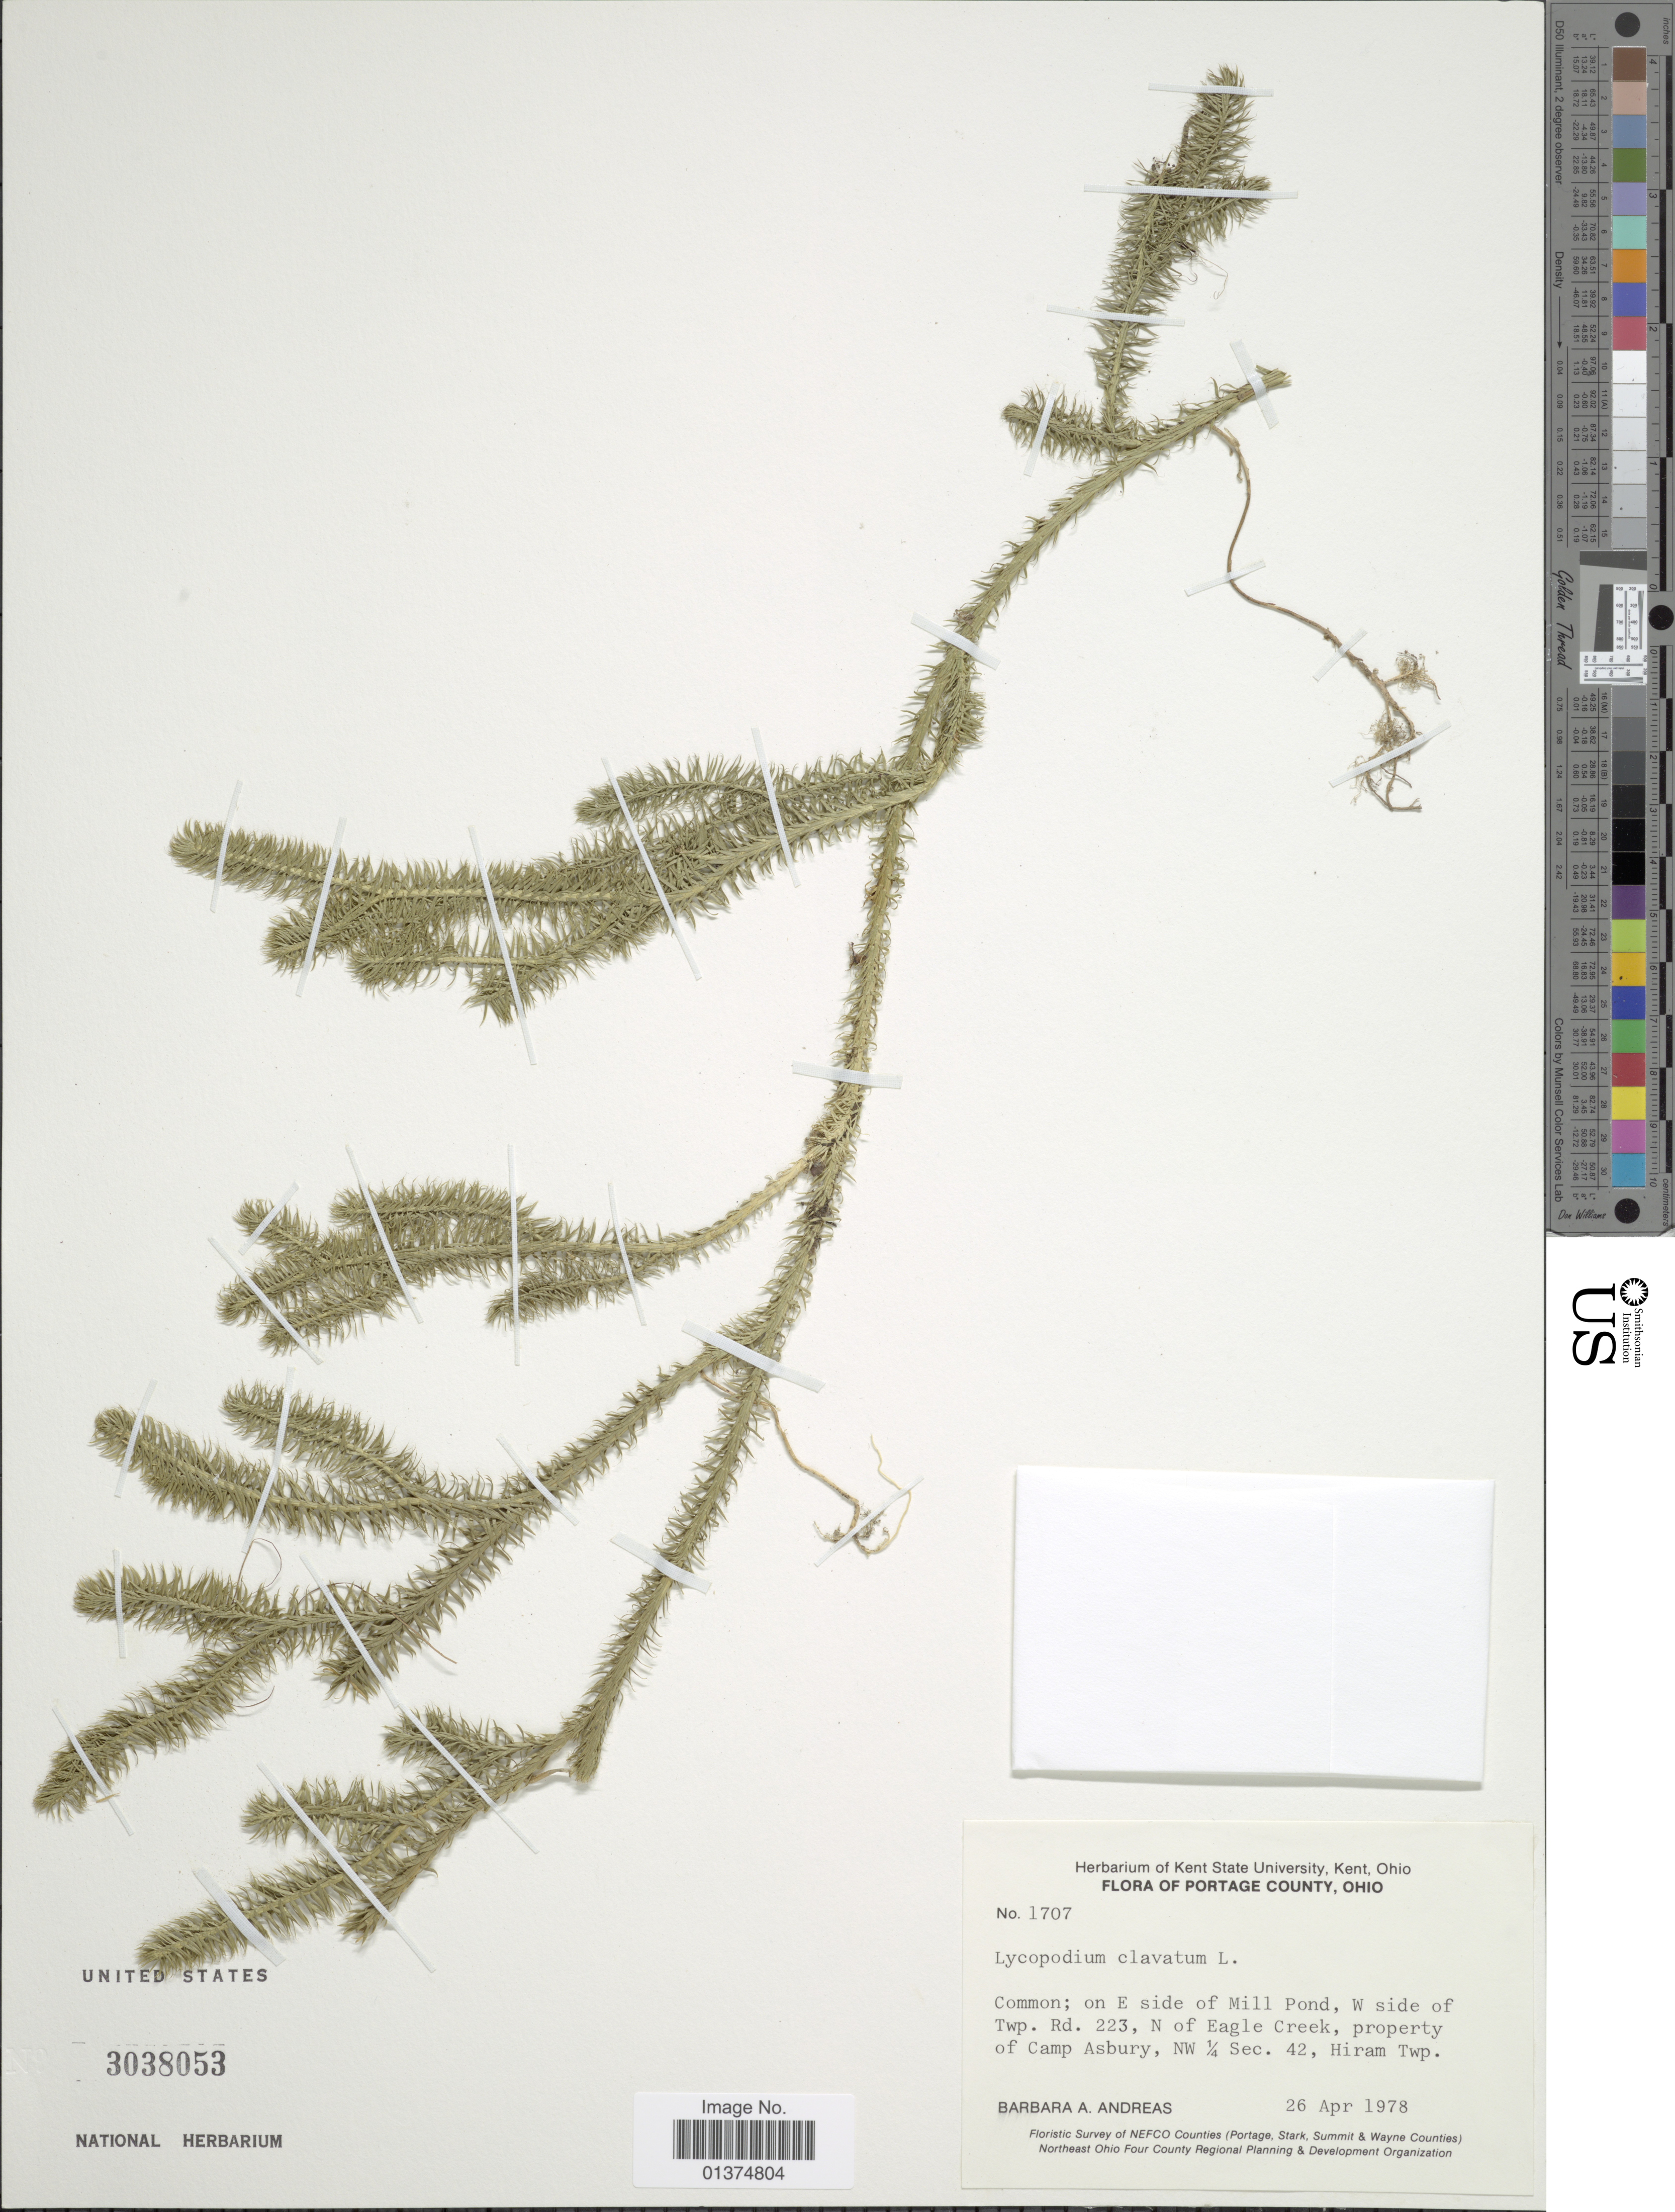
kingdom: Plantae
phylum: Tracheophyta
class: Lycopodiopsida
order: Lycopodiales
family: Lycopodiaceae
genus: Lycopodium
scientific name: Lycopodium clavatum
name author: L.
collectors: B. A. Andreas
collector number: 1707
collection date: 1978-04-26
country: United States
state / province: Ohio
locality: Portage County, Common; on E side of Twp. Rd. 223, n of Eagle Creek, property of Camp Asbury, NW ¼ Sec. 42, Hiram Twp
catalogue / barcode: US 3038053